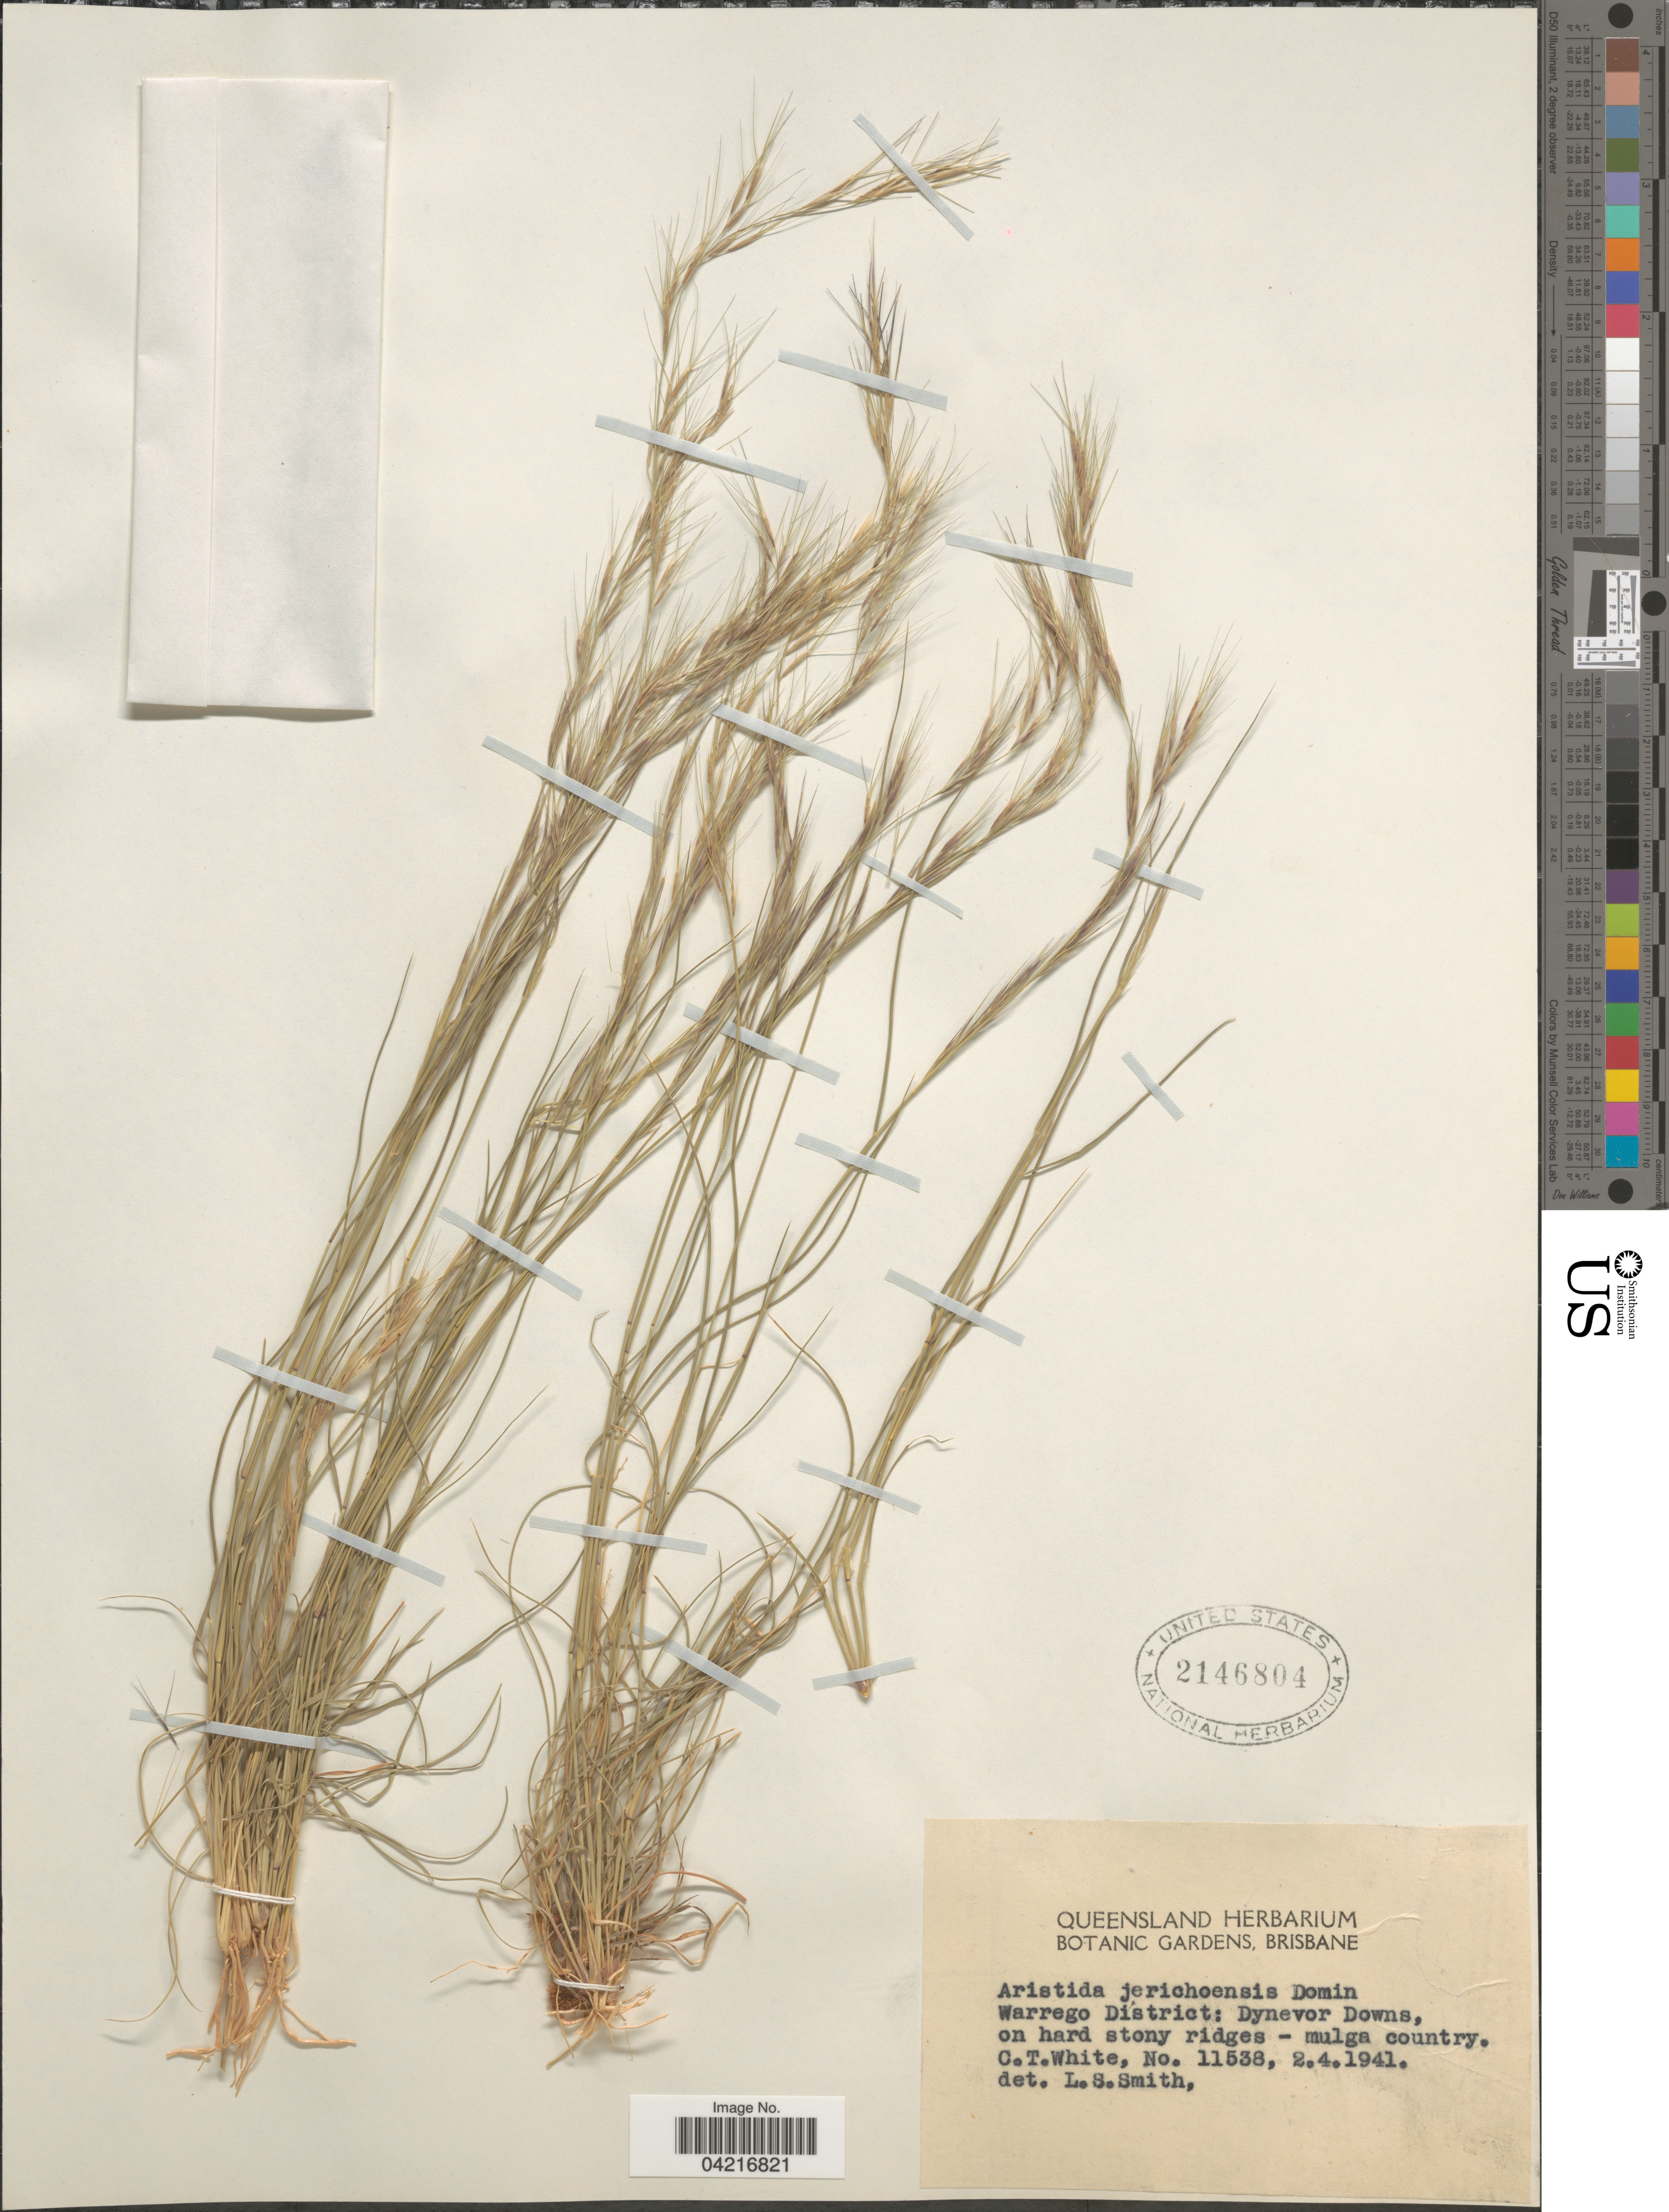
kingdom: Plantae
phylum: Tracheophyta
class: Liliopsida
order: Poales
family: Poaceae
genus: Aristida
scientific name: Aristida jerichoensis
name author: (Domin) Henr.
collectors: C. T. White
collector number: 11538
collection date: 1941-04-02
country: Australia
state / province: Queensland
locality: Warrego District: Dynevor Downs.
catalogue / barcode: US 2146804